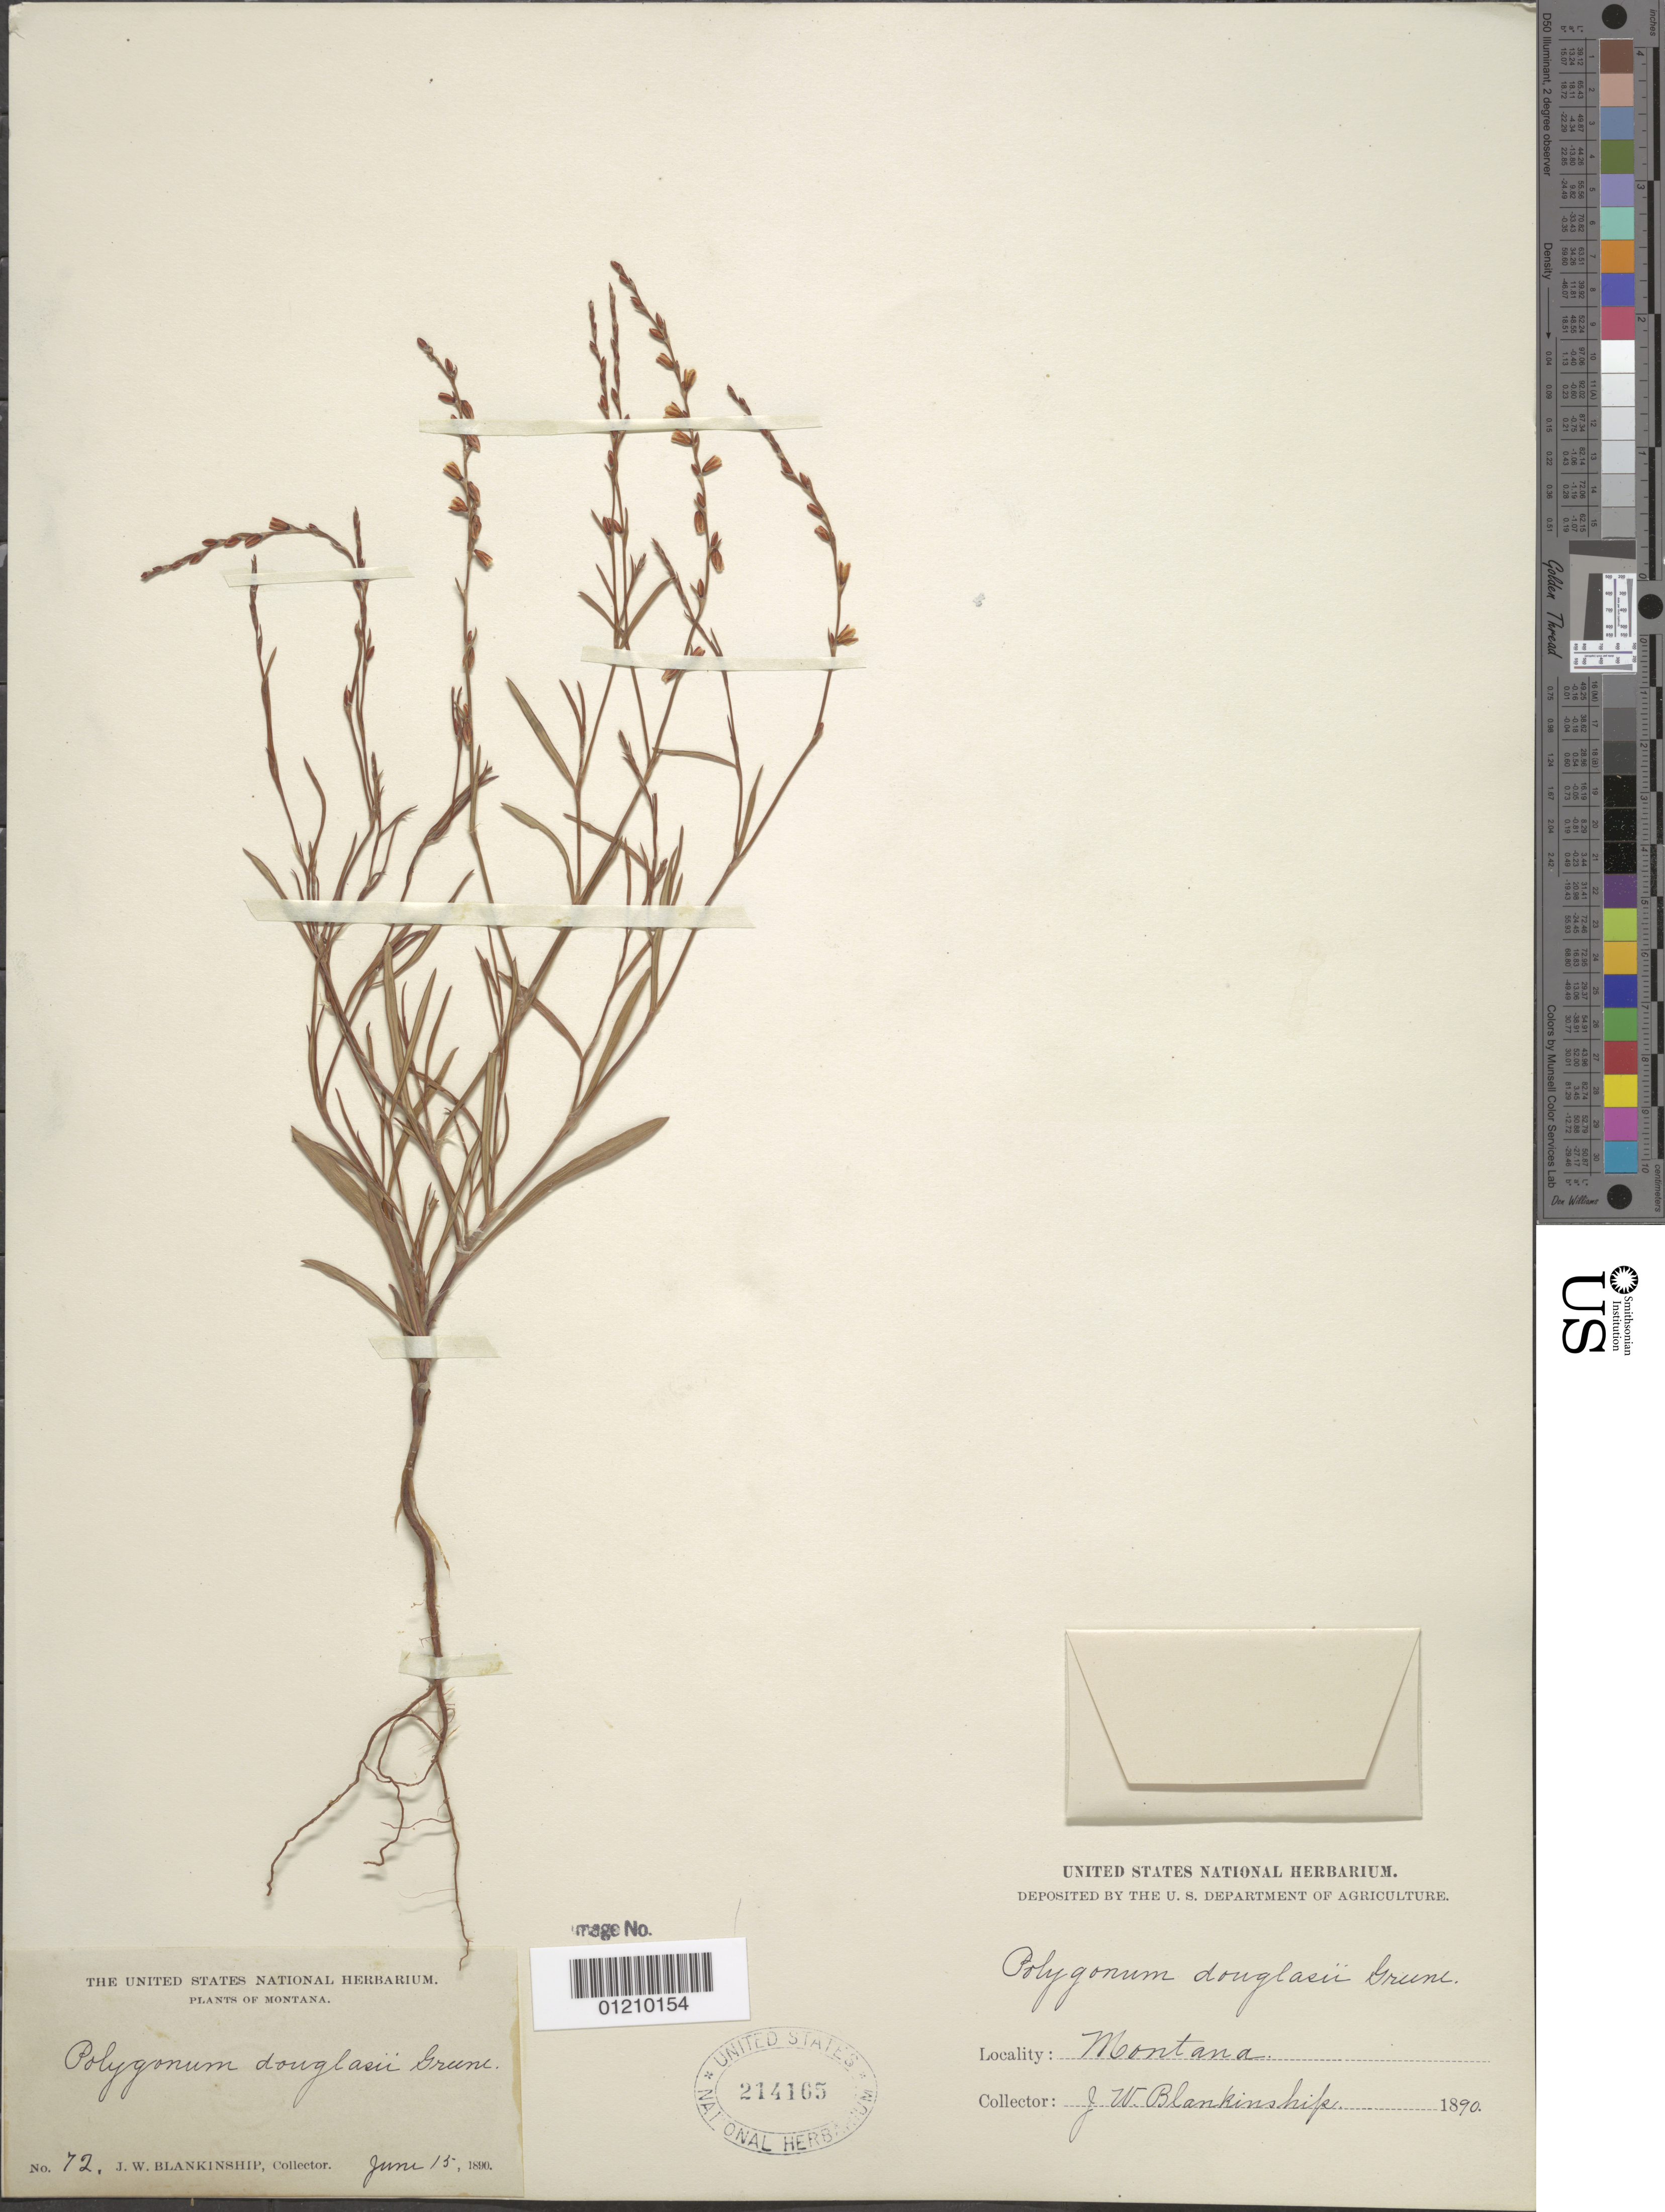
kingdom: Plantae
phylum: Tracheophyta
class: Magnoliopsida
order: Caryophyllales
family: Polygonaceae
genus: Polygonum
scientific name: Polygonum douglasii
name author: Greene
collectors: J. W. Blankinship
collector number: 72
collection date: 1890-06-15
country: United States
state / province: Montana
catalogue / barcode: US 214165